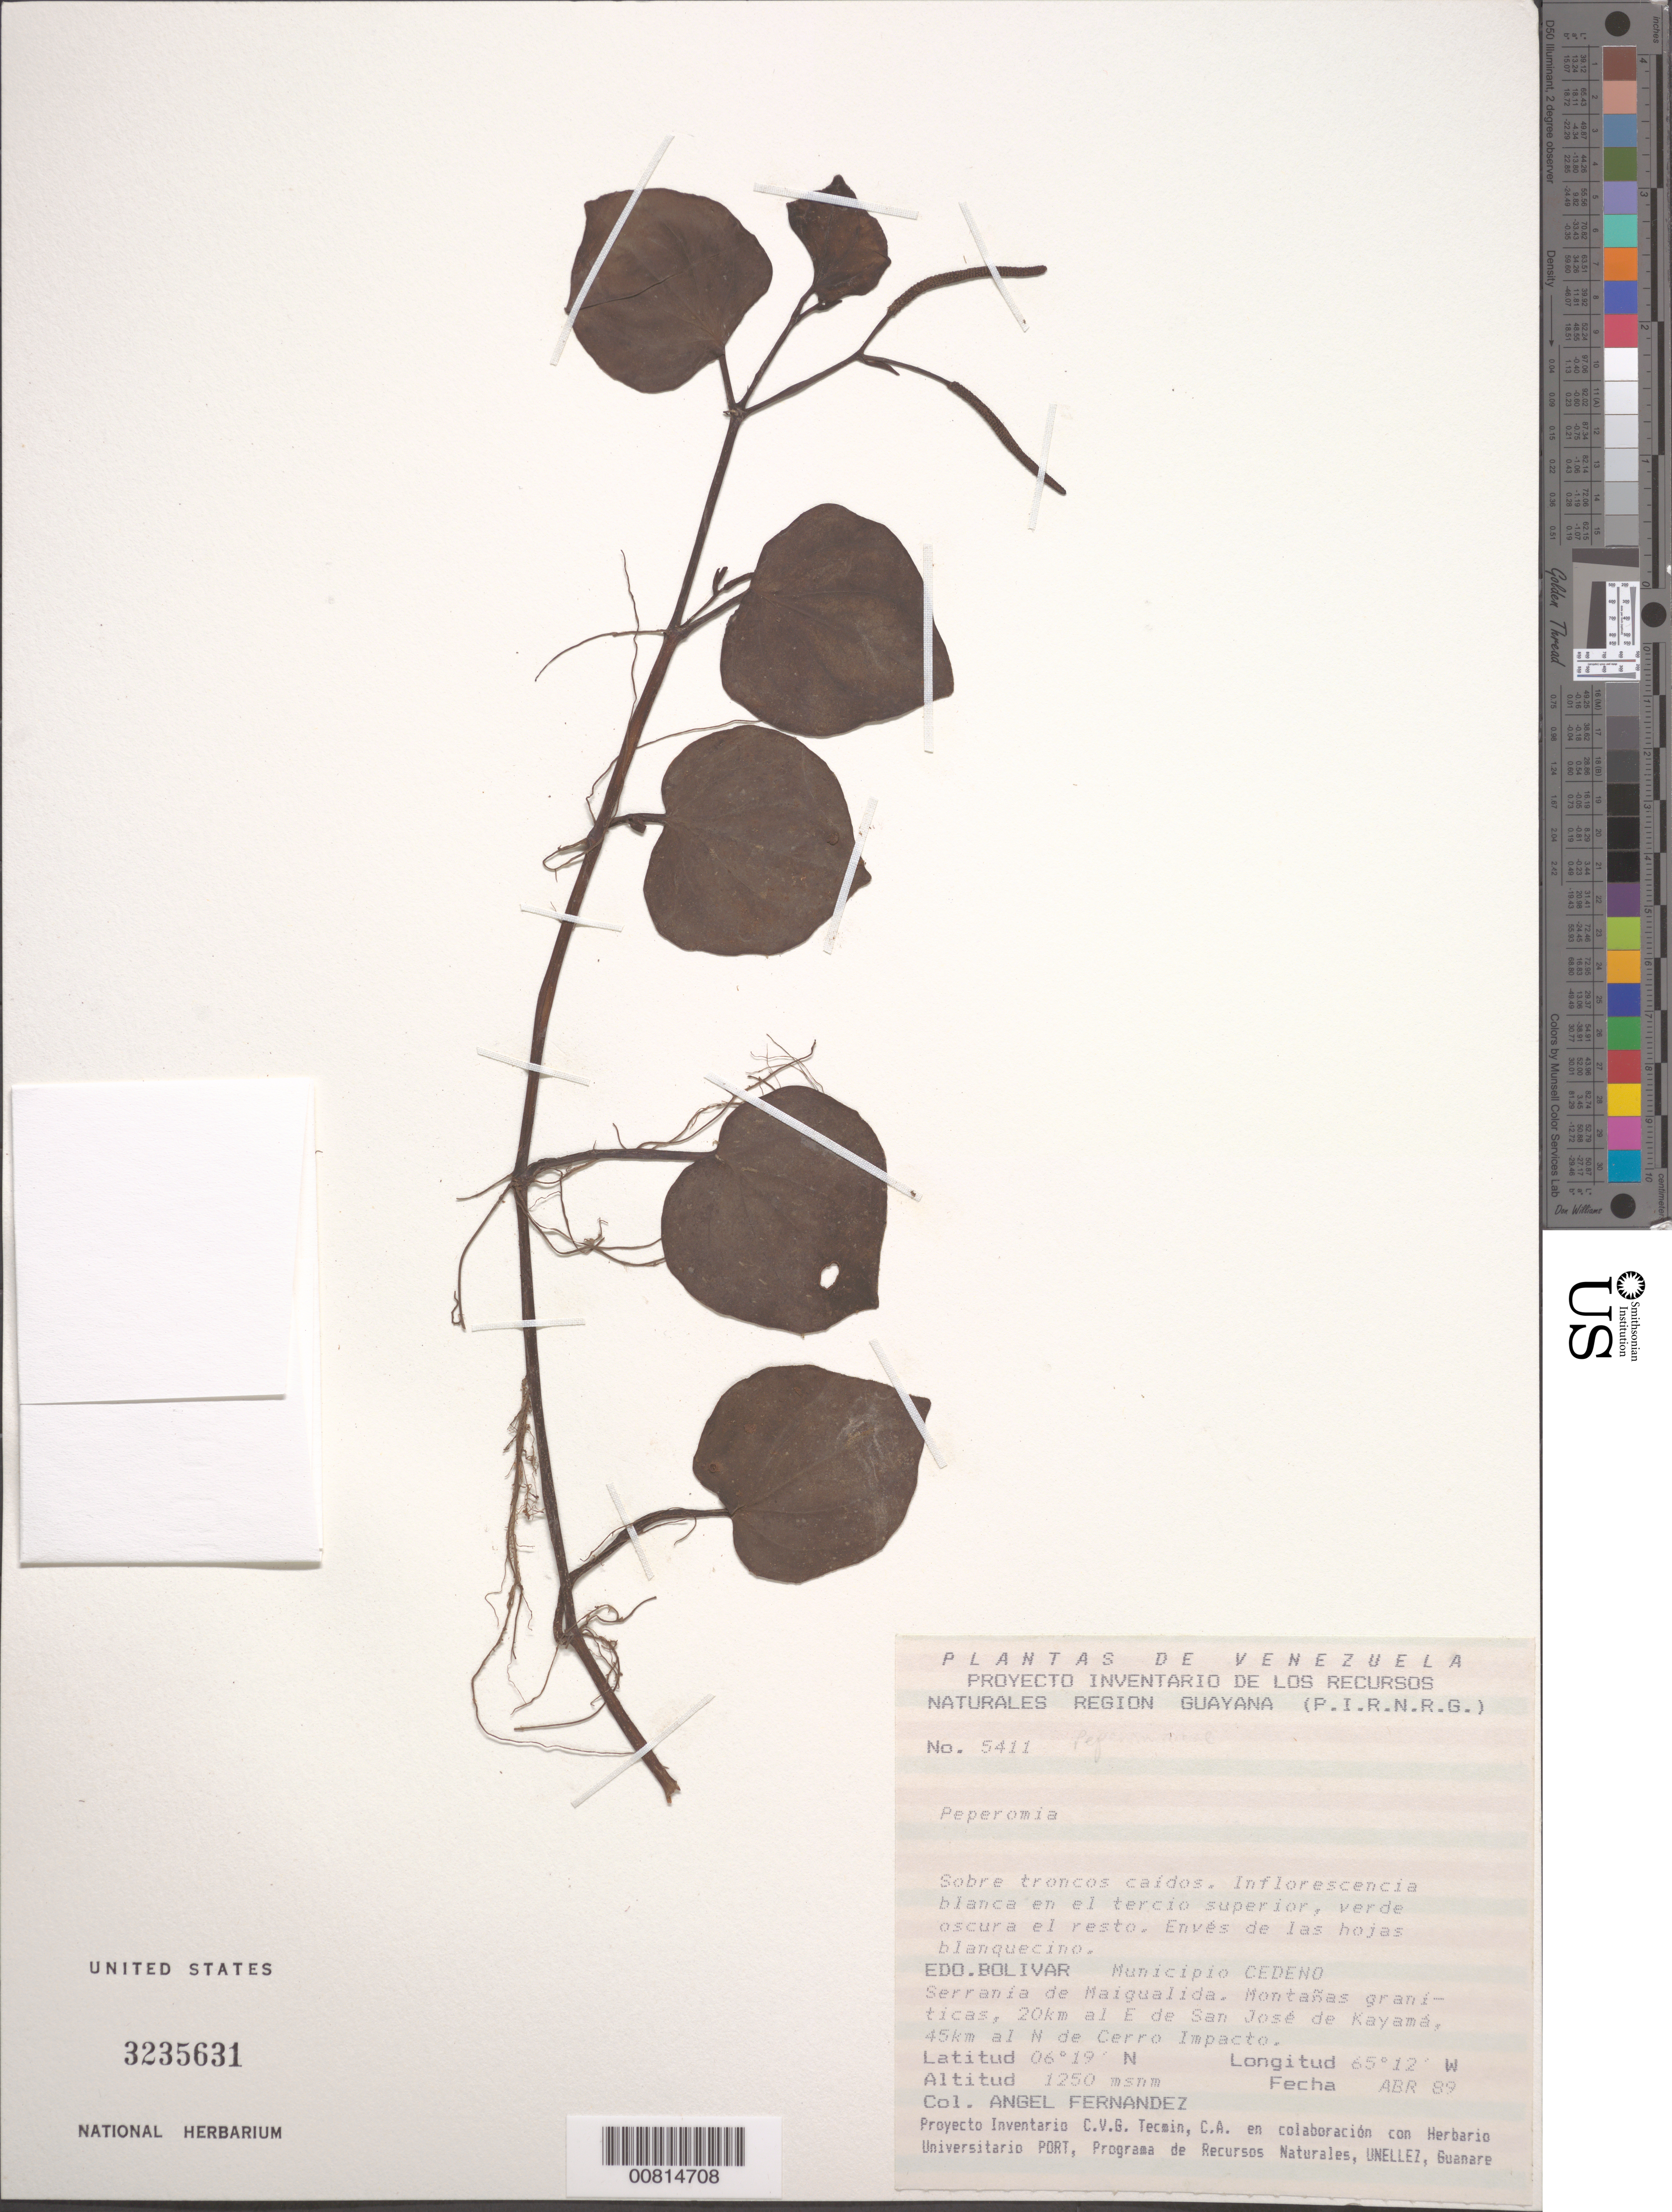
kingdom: Plantae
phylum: Tracheophyta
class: Magnoliopsida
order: Piperales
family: Piperaceae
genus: Peperomia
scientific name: Peperomia sp.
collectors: A. Fernández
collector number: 5411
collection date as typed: Apr-89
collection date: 1989-04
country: Venezuela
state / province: Bolívar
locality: Mun. Cedeño, Serrania de Maigualida, 20 km E de San José de Kayamá, 45 km N de Cerro Impacto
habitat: Montañas graníticas; sobre troncos caidos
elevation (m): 1250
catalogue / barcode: US 3235631